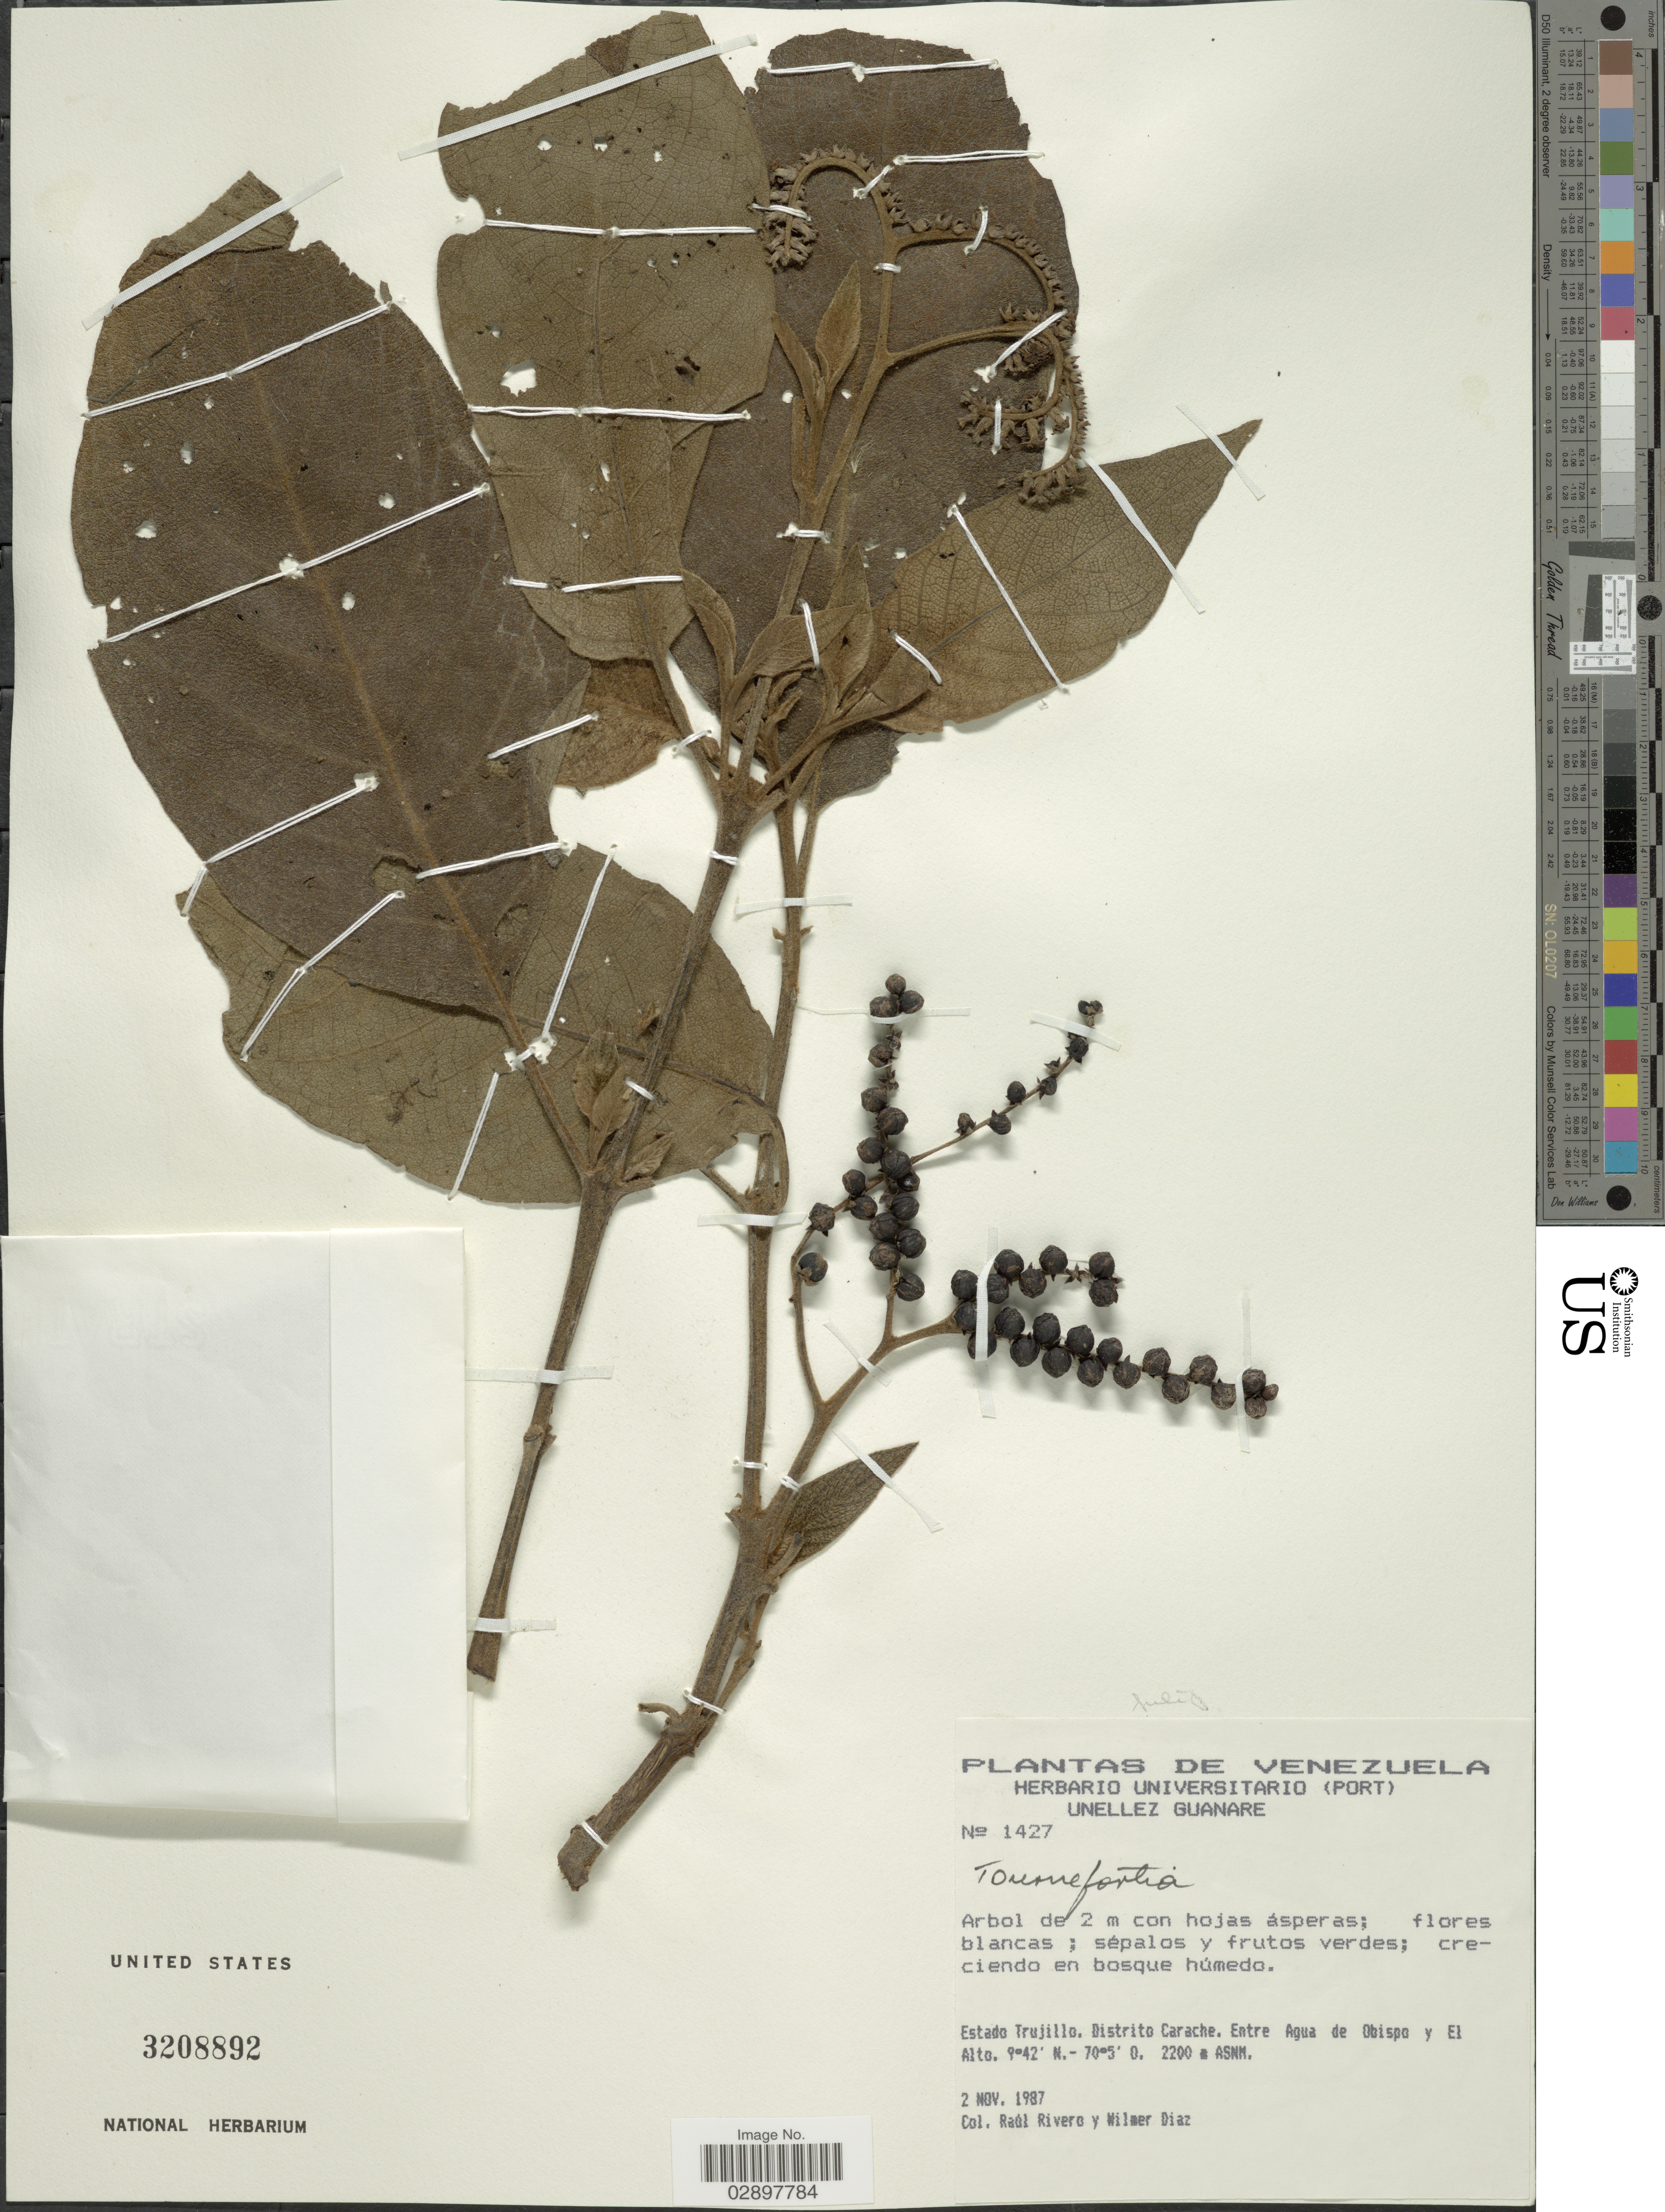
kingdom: Plantae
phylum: Tracheophyta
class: Magnoliopsida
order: Boraginales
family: Heliotropiaceae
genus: Tournefortia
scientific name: Tournefortia sp.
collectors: R. Rivero & W. Díaz P.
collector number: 1427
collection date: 1987-11-02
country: Venezuela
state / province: Trujillo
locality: Distrito Carache. Entre Agua de Obispo y El Alto.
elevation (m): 2200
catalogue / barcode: US 3208892